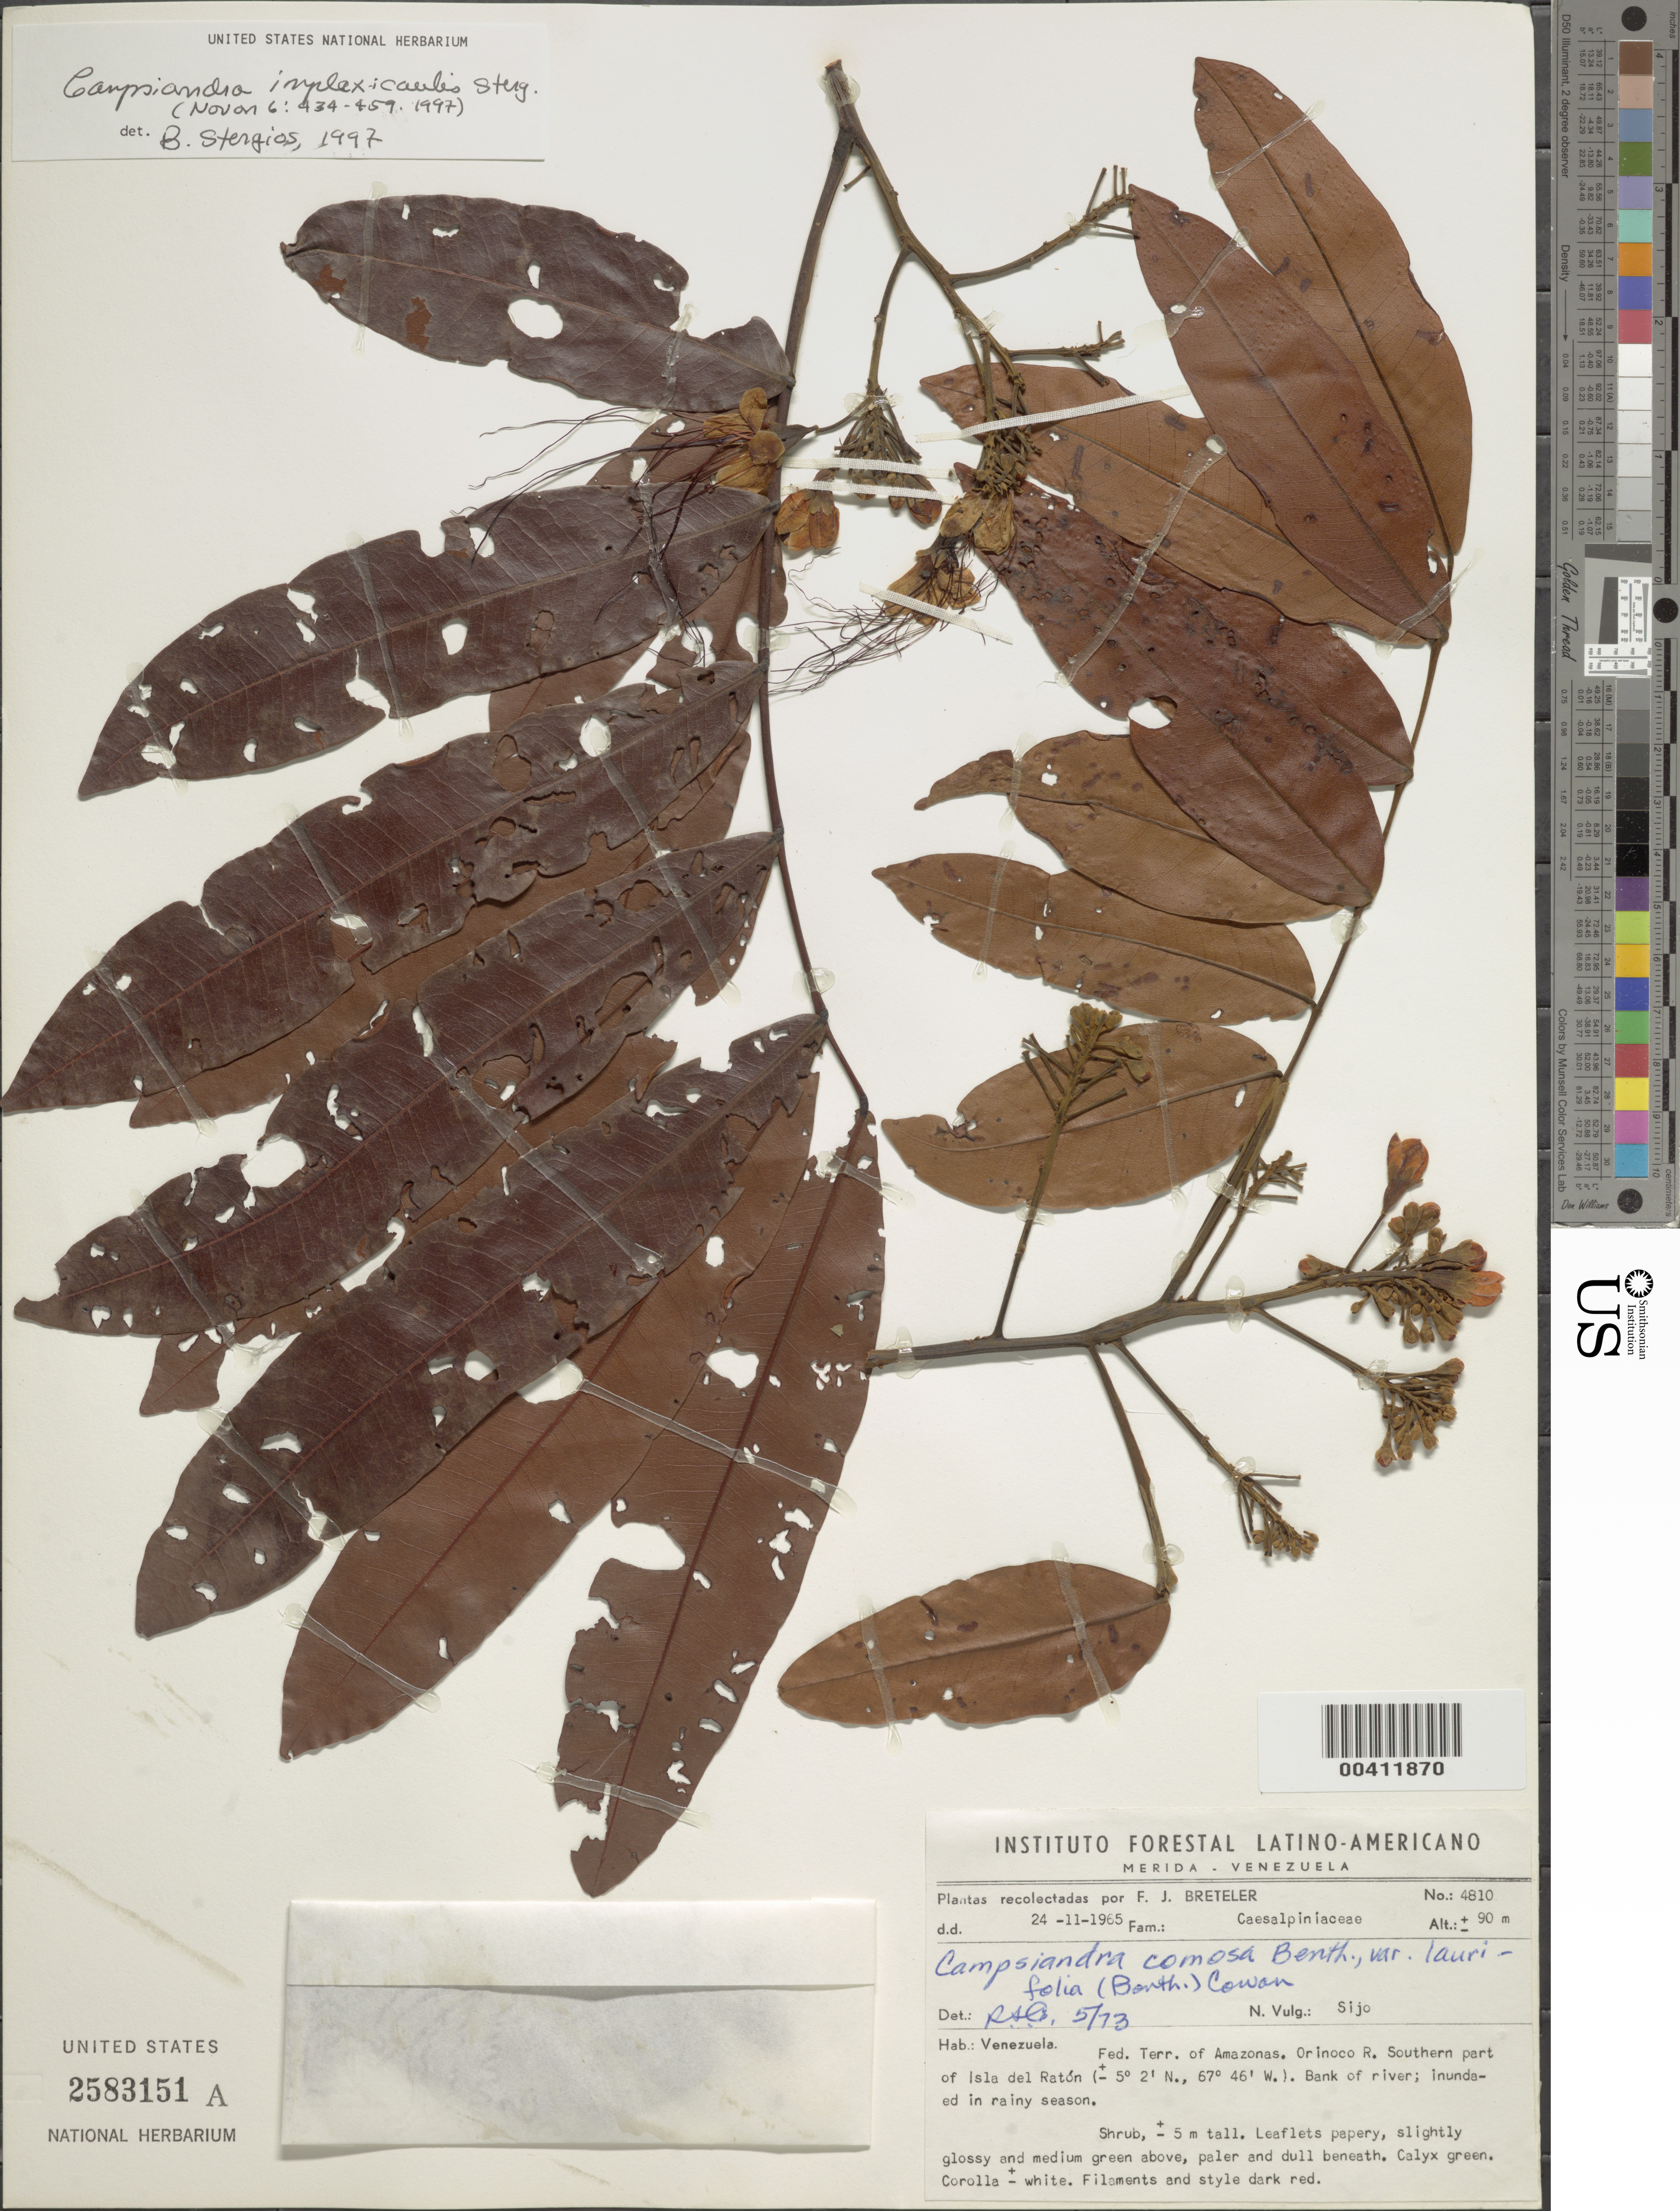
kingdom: Plantae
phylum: Tracheophyta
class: Magnoliopsida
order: Fabales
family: Fabaceae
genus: Campsiandra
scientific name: Campsiandra implexicaulis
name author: Stergios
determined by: Cowan, R. S.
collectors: F. J. Breteler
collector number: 4810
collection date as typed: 24 Nov 1965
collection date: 1965-11-24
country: Venezuela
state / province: Amazonas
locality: Orinoco river. s part of isla de raton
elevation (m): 90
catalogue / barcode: US 2583151A